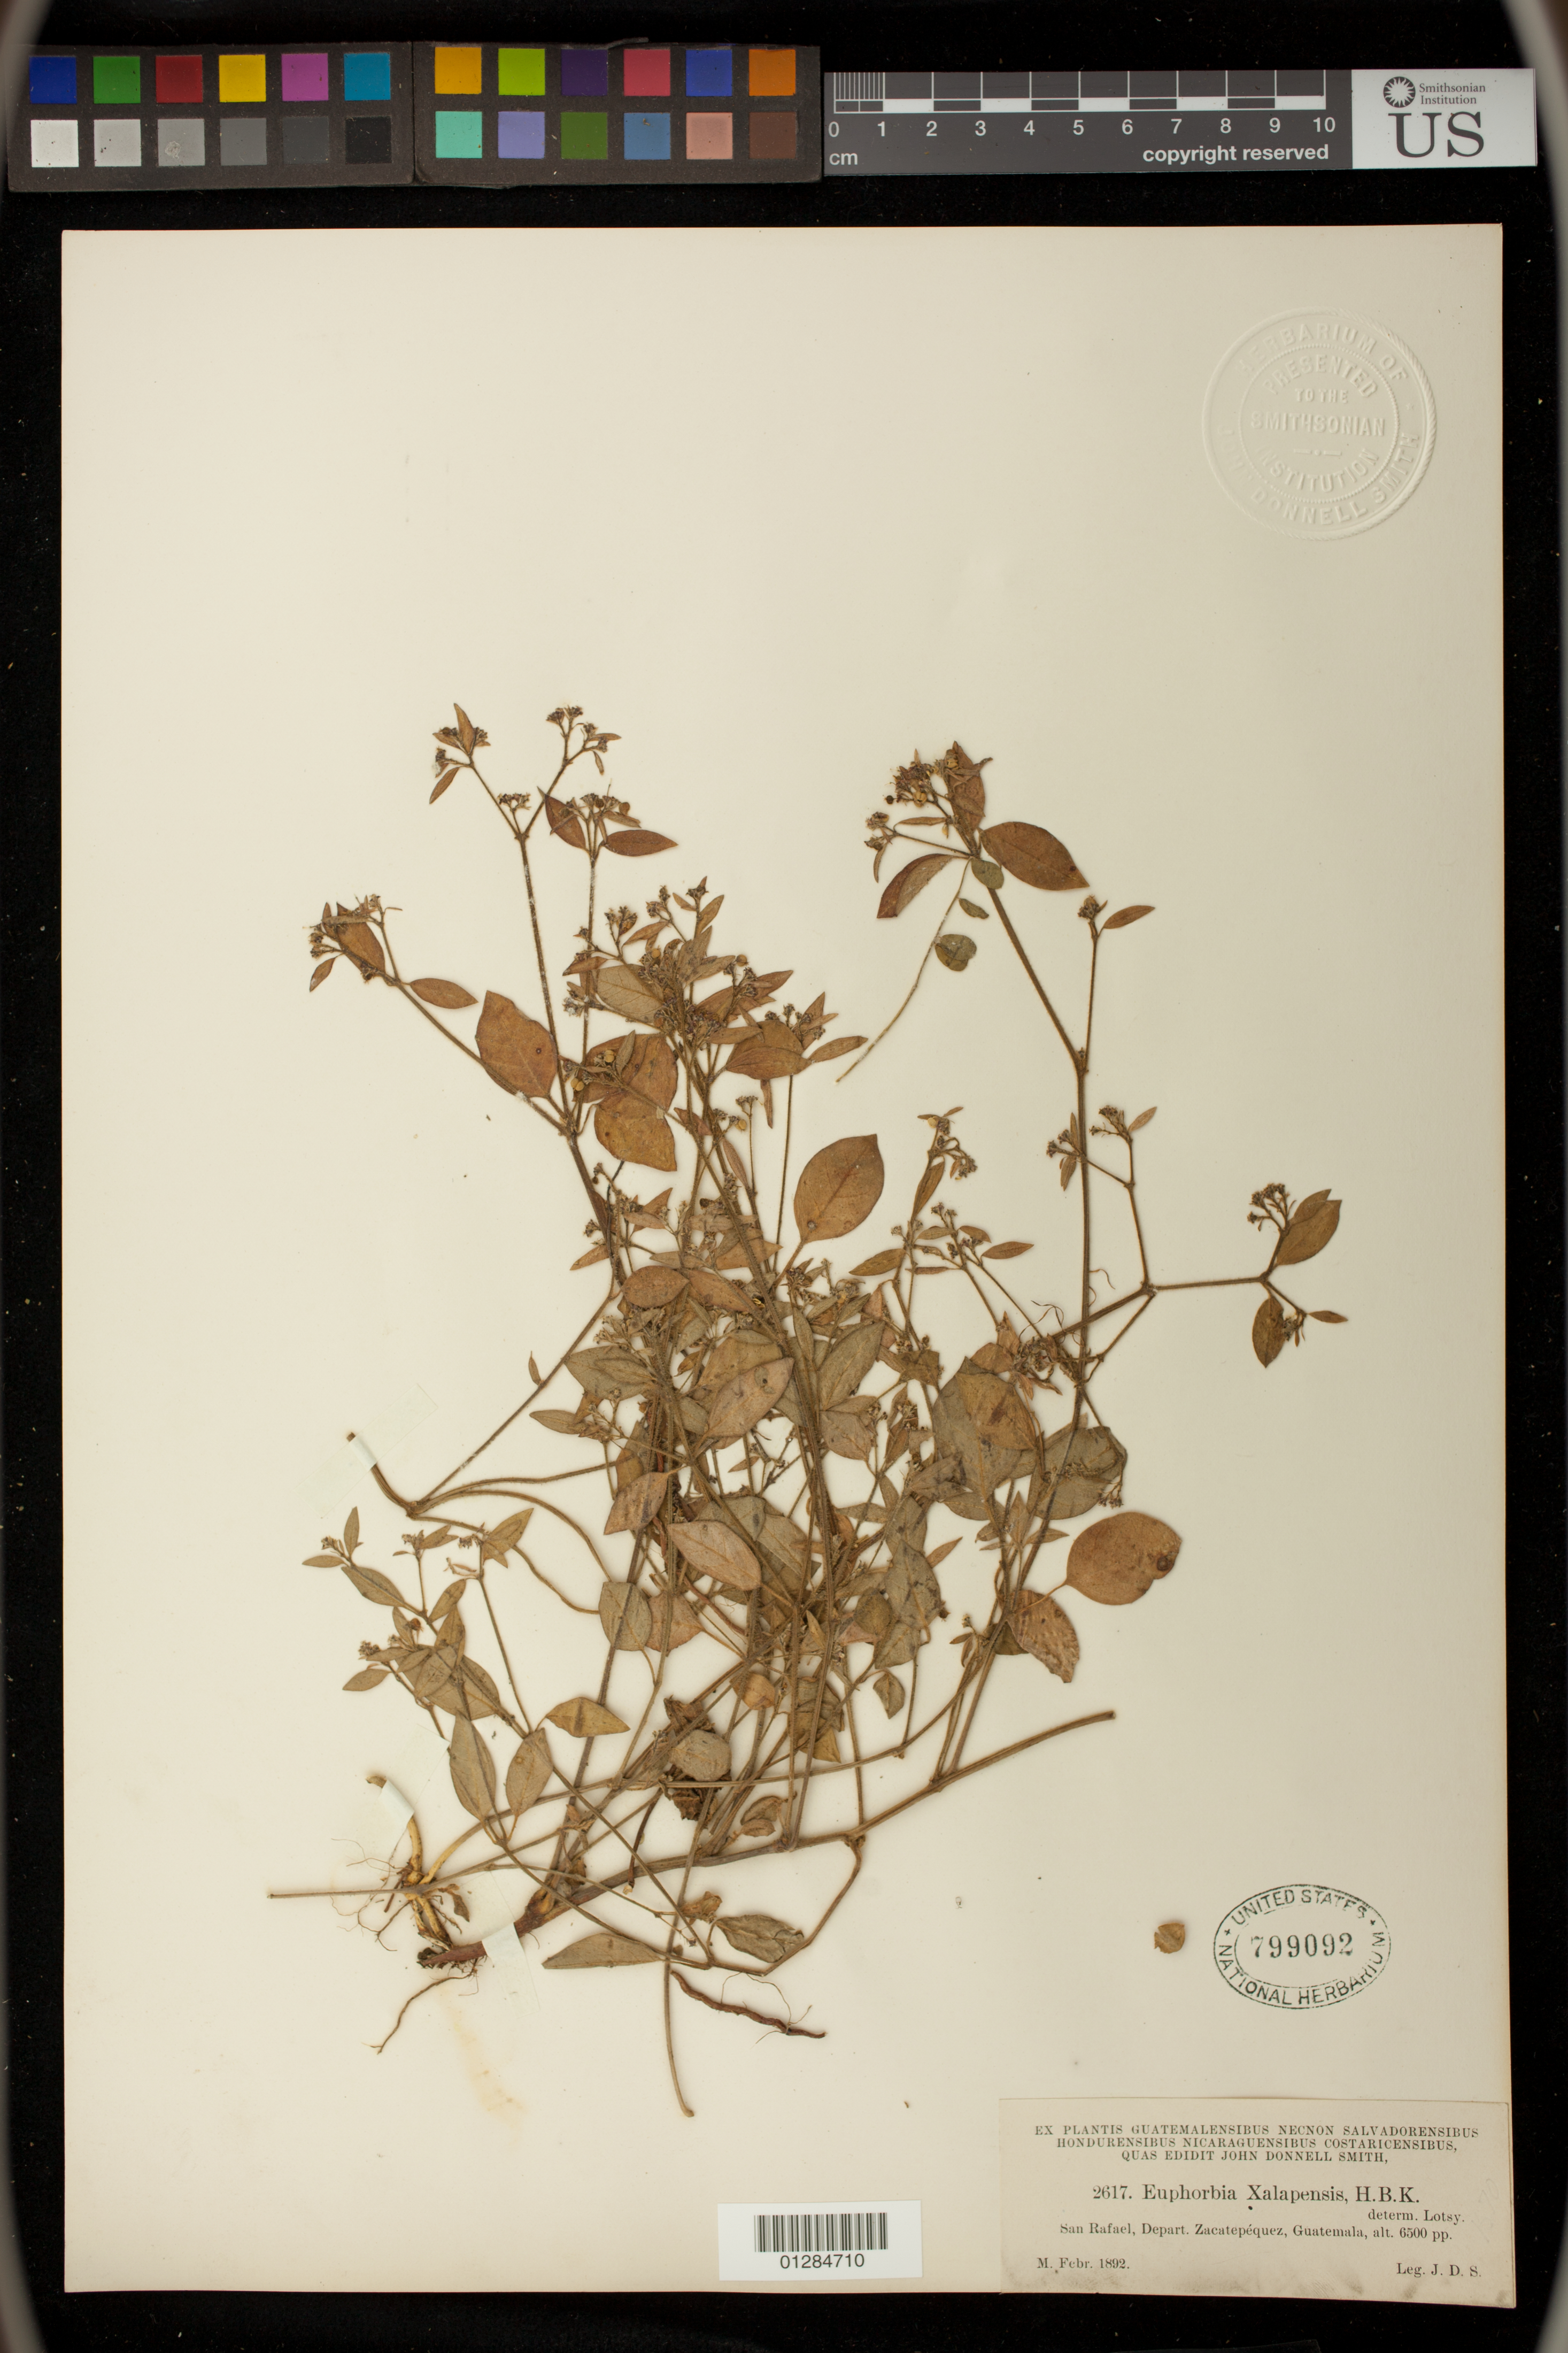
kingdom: Plantae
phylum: Tracheophyta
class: Magnoliopsida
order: Malpighiales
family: Euphorbiaceae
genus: Euphorbia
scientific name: Euphorbia xalapensis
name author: Kunth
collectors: J. D. Smith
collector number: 2617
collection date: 1892-02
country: Guatemala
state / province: Sacatepéquez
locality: San Rafael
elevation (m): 1981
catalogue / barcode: US 799092